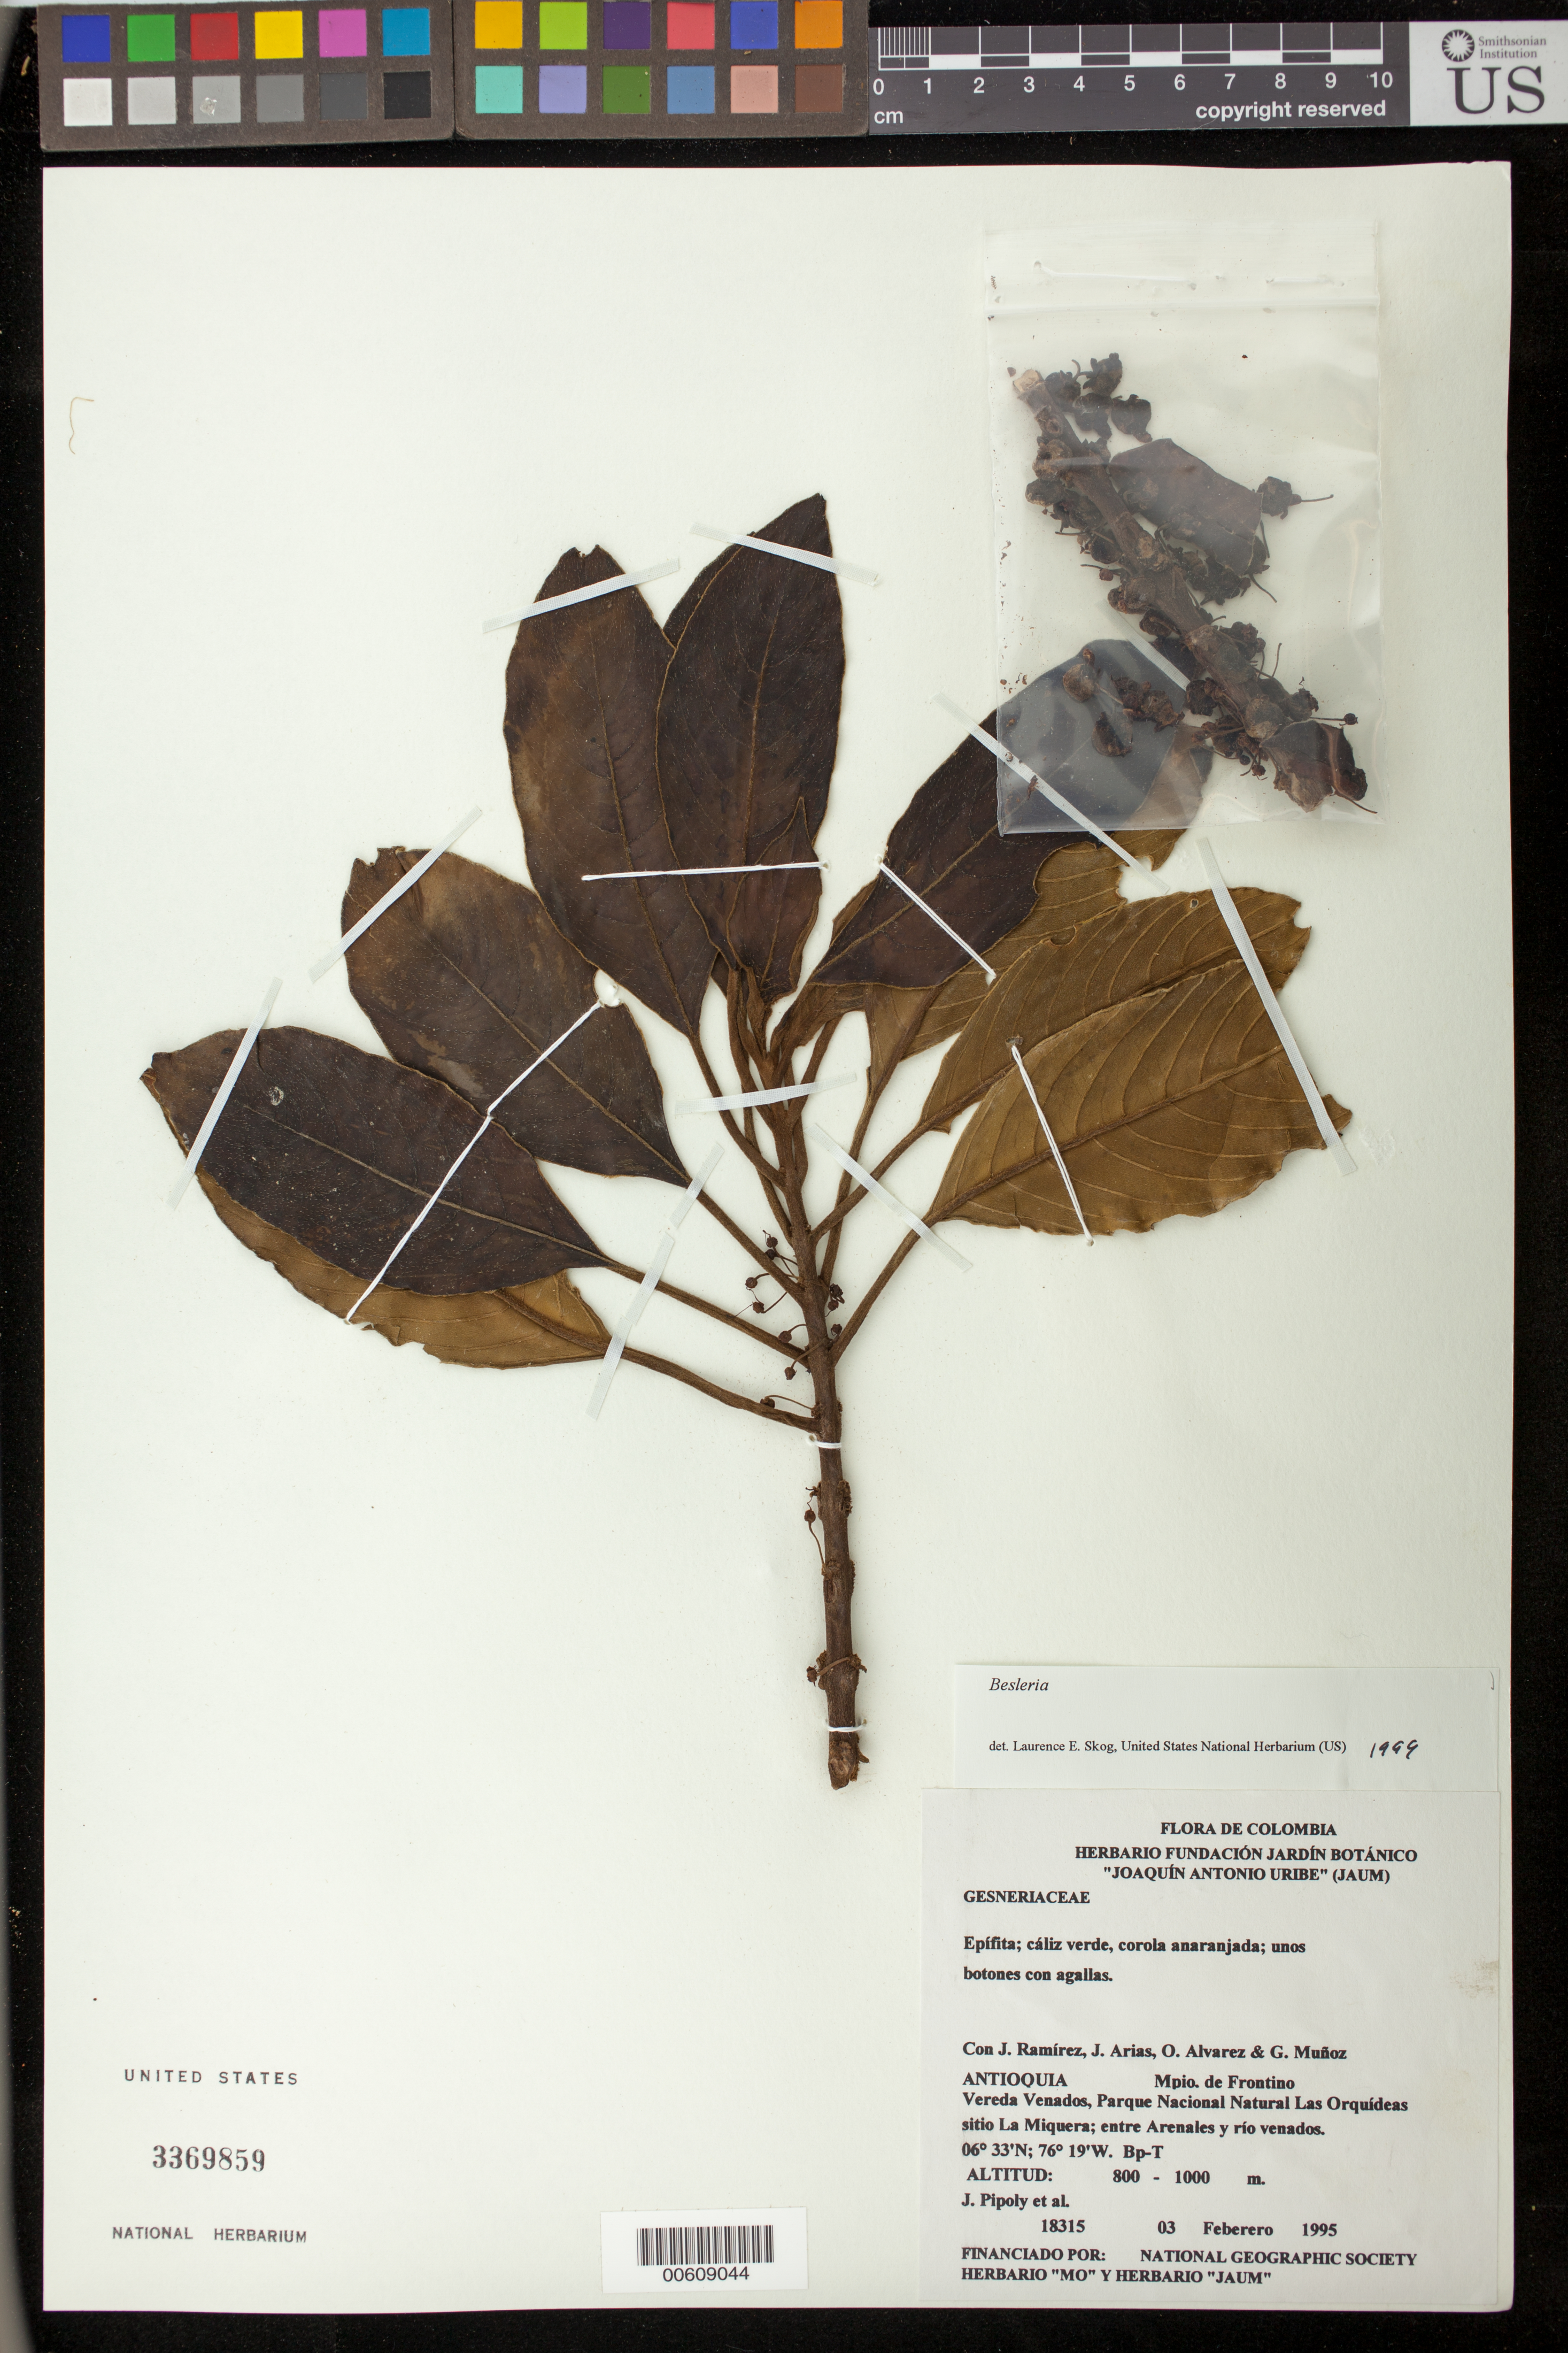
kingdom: Plantae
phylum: Tracheophyta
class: Magnoliopsida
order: Lamiales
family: Gesneriaceae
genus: Besleria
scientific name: Besleria sp.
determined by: Skog, Laurence E.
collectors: J. J. Pipoly, J. Ramírez, J. Arias, O. Alvarez & G. Muñoz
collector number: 18315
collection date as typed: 03 Feb 1995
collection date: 1995-02-03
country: Colombia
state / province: Antioquia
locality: Mpio. de Frontino; Vereda Venados, Parque Nacional Natural Las Orquídeas, sitio La Miquera; entre Arenales y río Venados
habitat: Bp-T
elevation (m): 800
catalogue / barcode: US 3369859